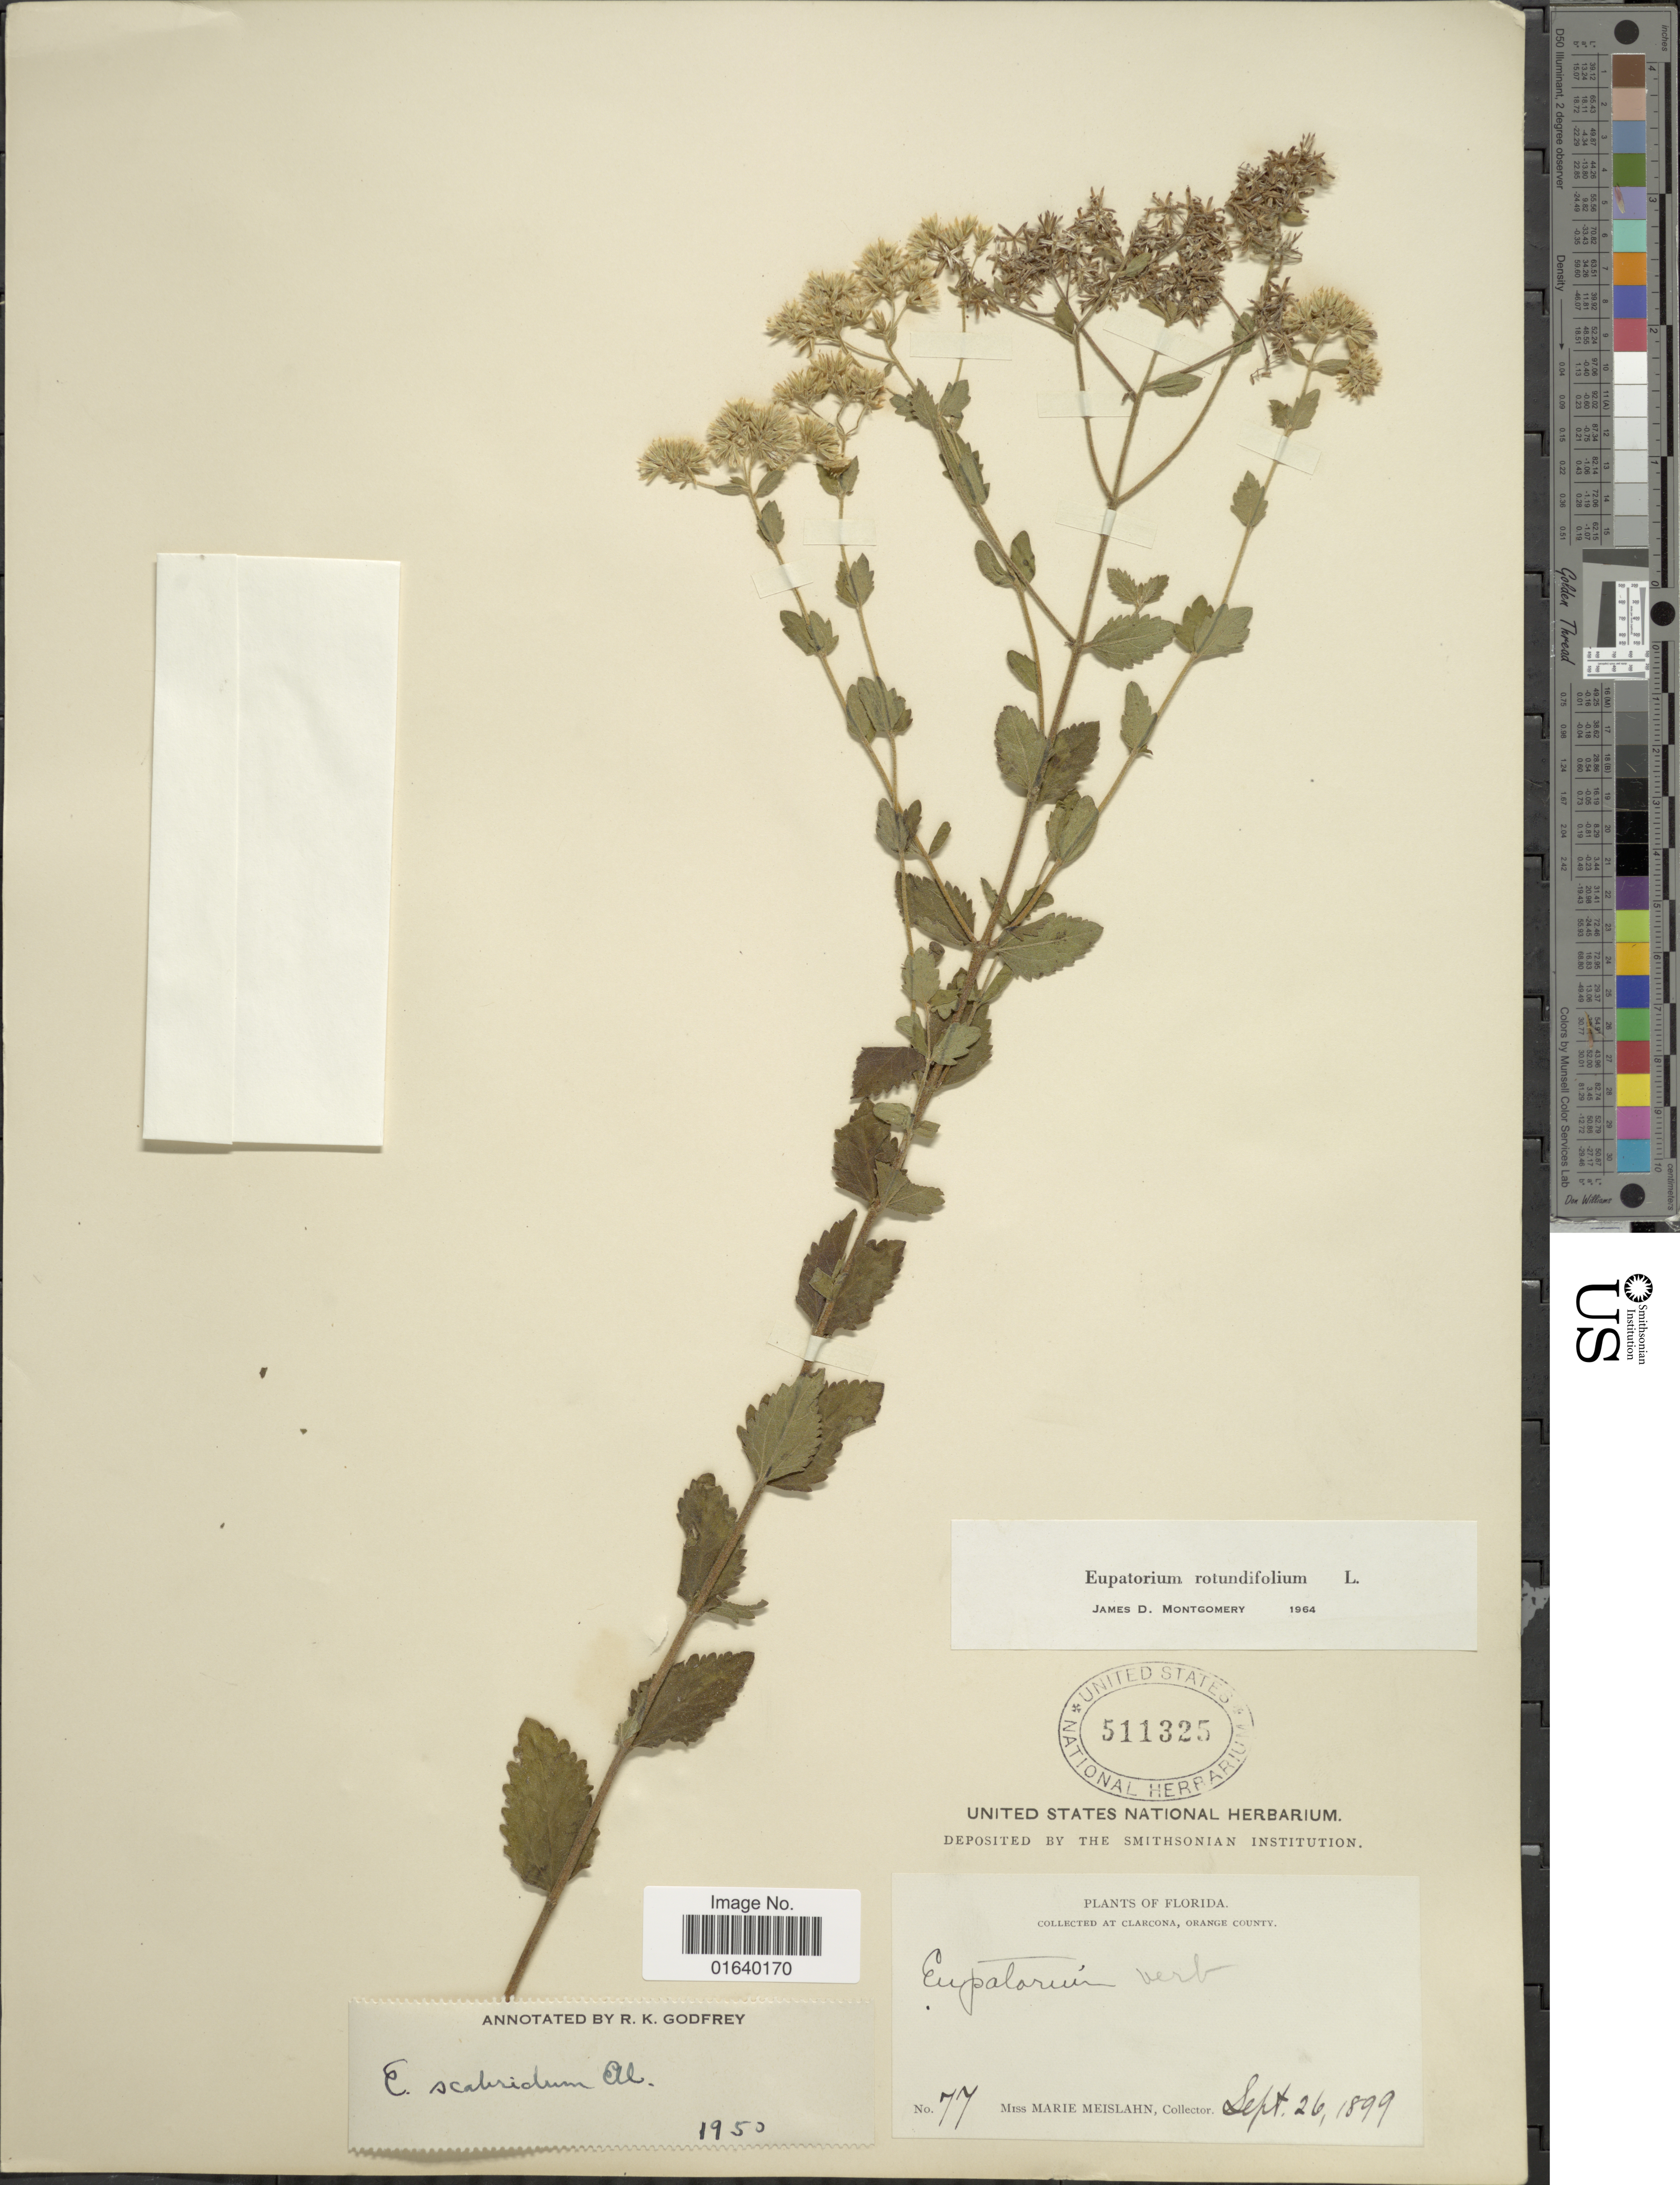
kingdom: Plantae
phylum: Tracheophyta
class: Magnoliopsida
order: Asterales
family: Asteraceae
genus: Eupatorium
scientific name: Eupatorium rotundifolium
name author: L.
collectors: M. Meislahn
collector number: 77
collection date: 1899-09-26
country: United States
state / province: Florida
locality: At Clarcona, Orange County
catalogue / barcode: US 511325